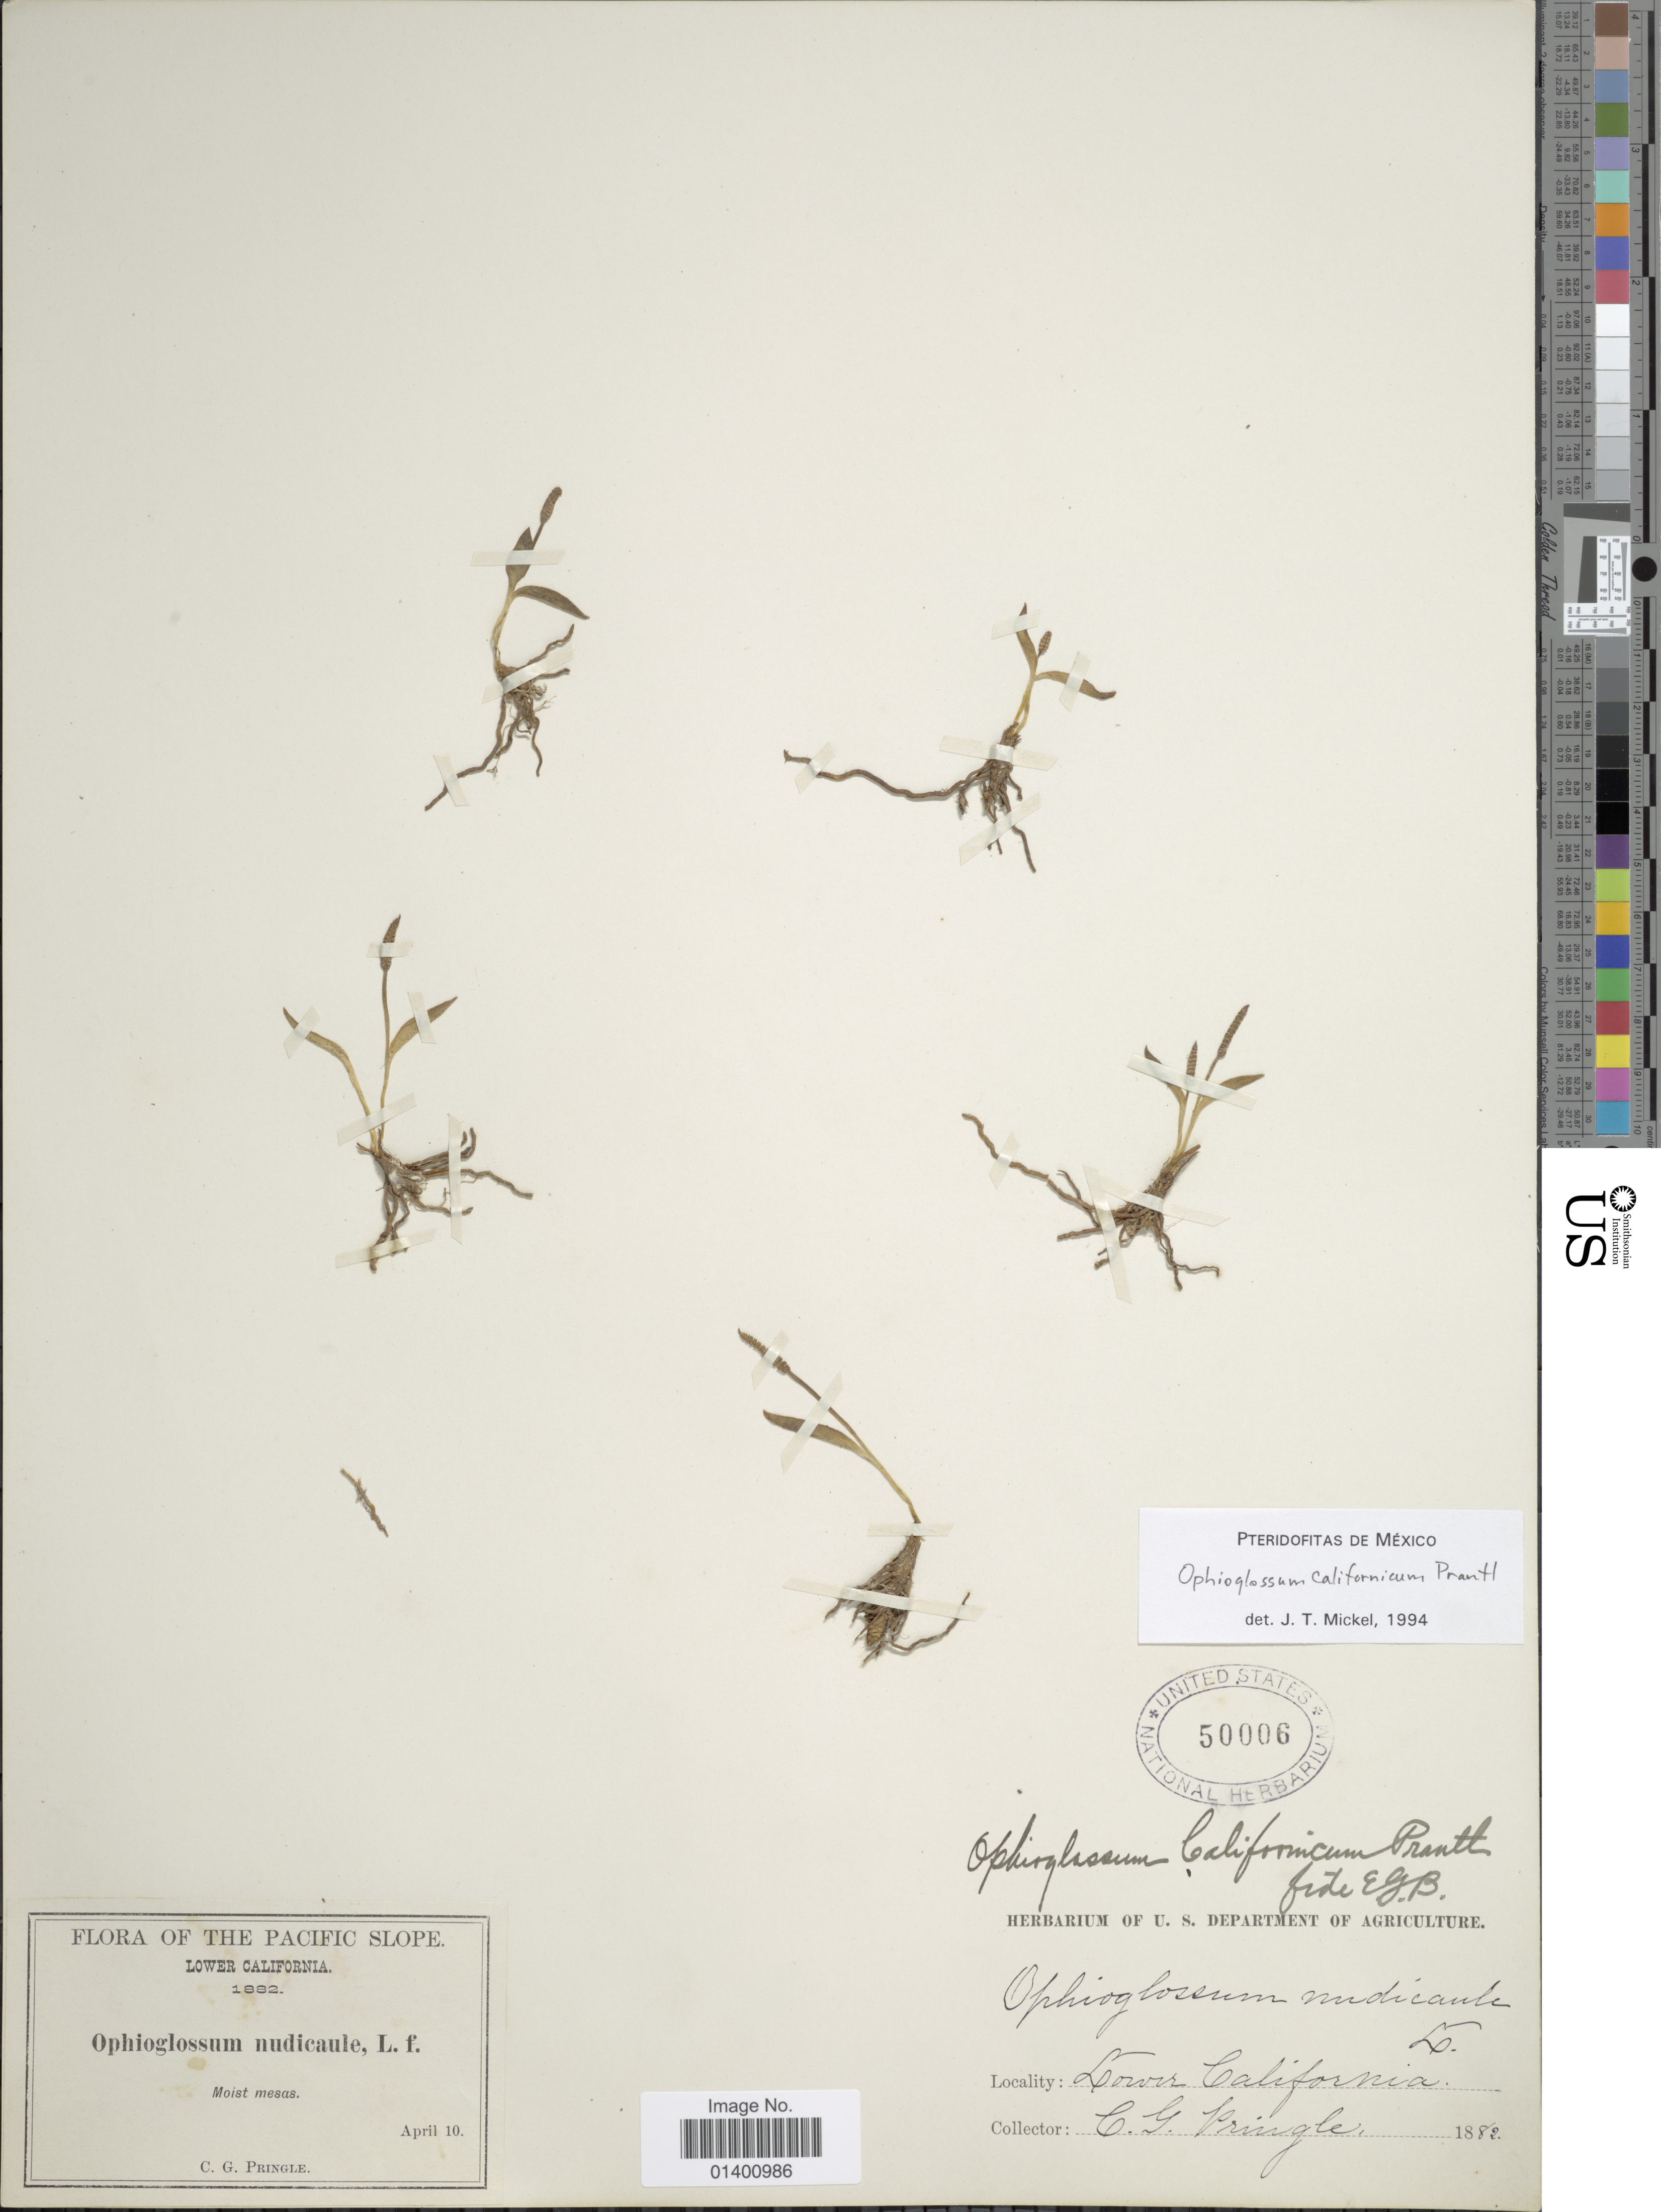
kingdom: Plantae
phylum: Tracheophyta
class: Polypodiopsida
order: Ophioglossales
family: Ophioglossaceae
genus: Ophioglossum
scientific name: Ophioglossum californicum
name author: Prantl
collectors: C. G. Pringle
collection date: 1882-04-10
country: Mexico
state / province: Baja California Norte / Baja California Sur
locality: Pacific slope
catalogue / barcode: US 50006